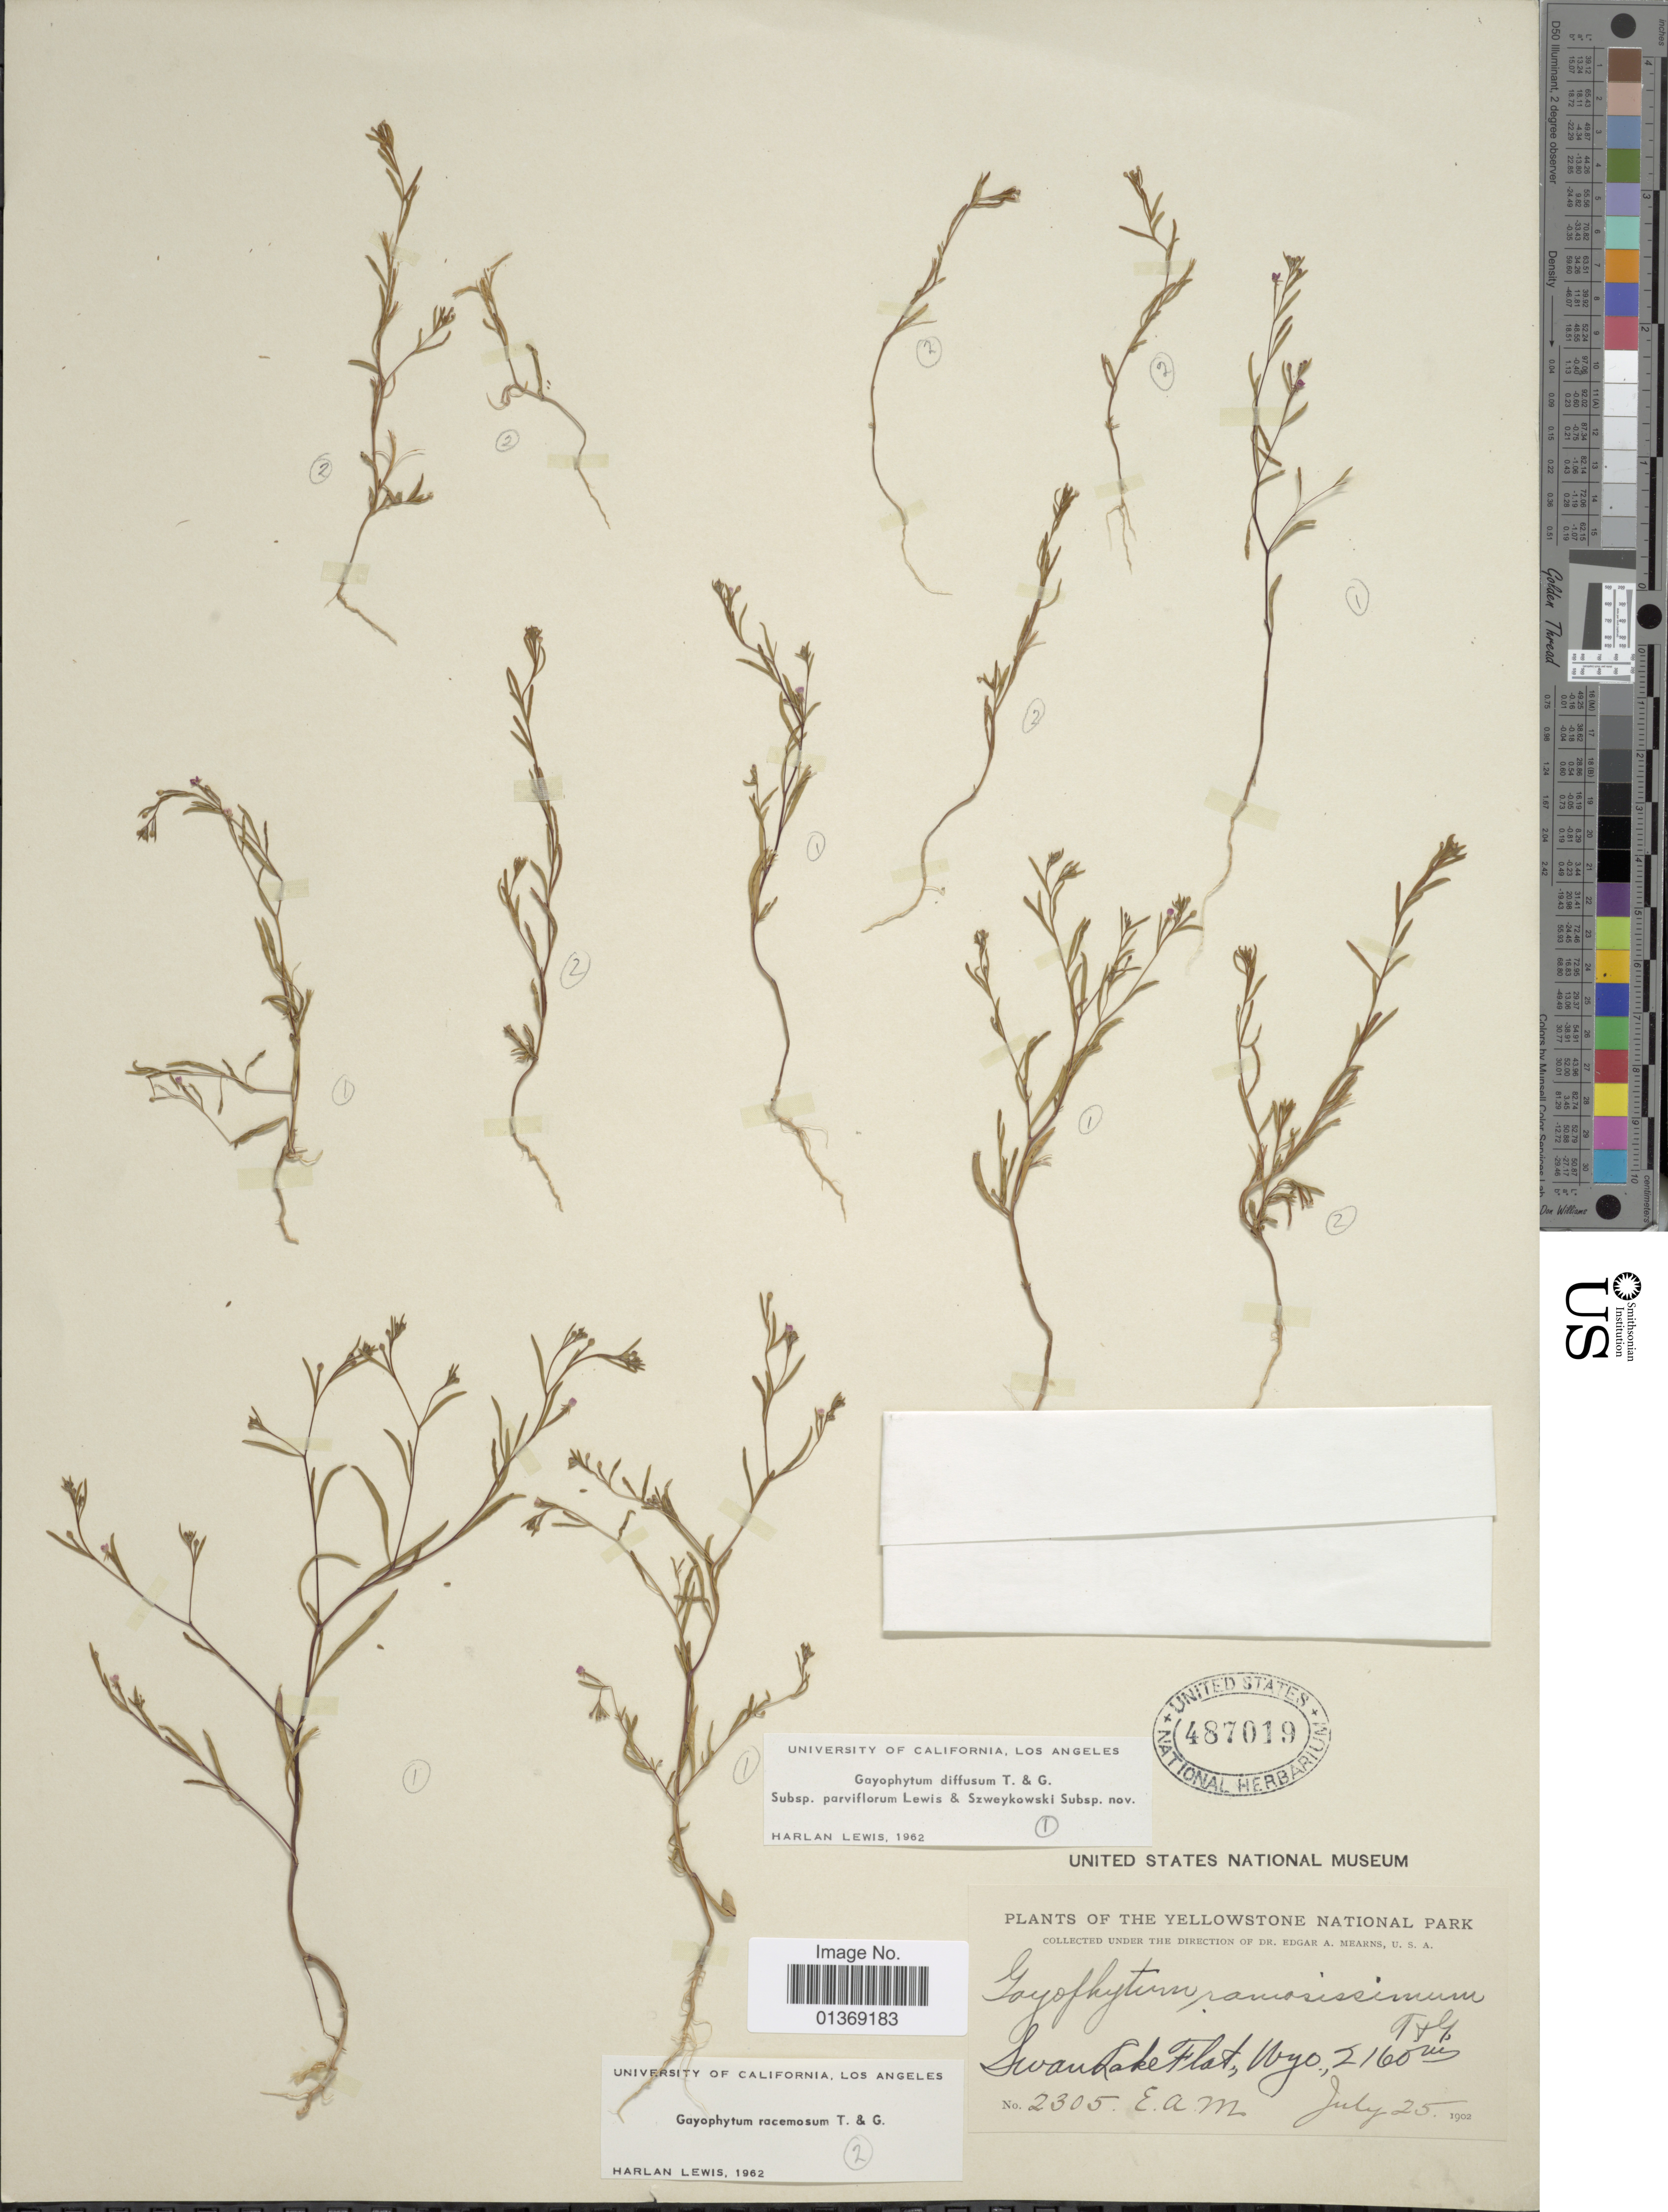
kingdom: Plantae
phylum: Tracheophyta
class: Magnoliopsida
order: Myrtales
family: Onagraceae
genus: Gayophytum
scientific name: Gayophytum racemosum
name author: Torr. & A. Gray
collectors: E. A. Mearns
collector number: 2305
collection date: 1902-07-25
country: United States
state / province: Wyoming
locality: Yellowstone National Park, Swan Lake Flat, Wyo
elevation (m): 2160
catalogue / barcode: US 487019